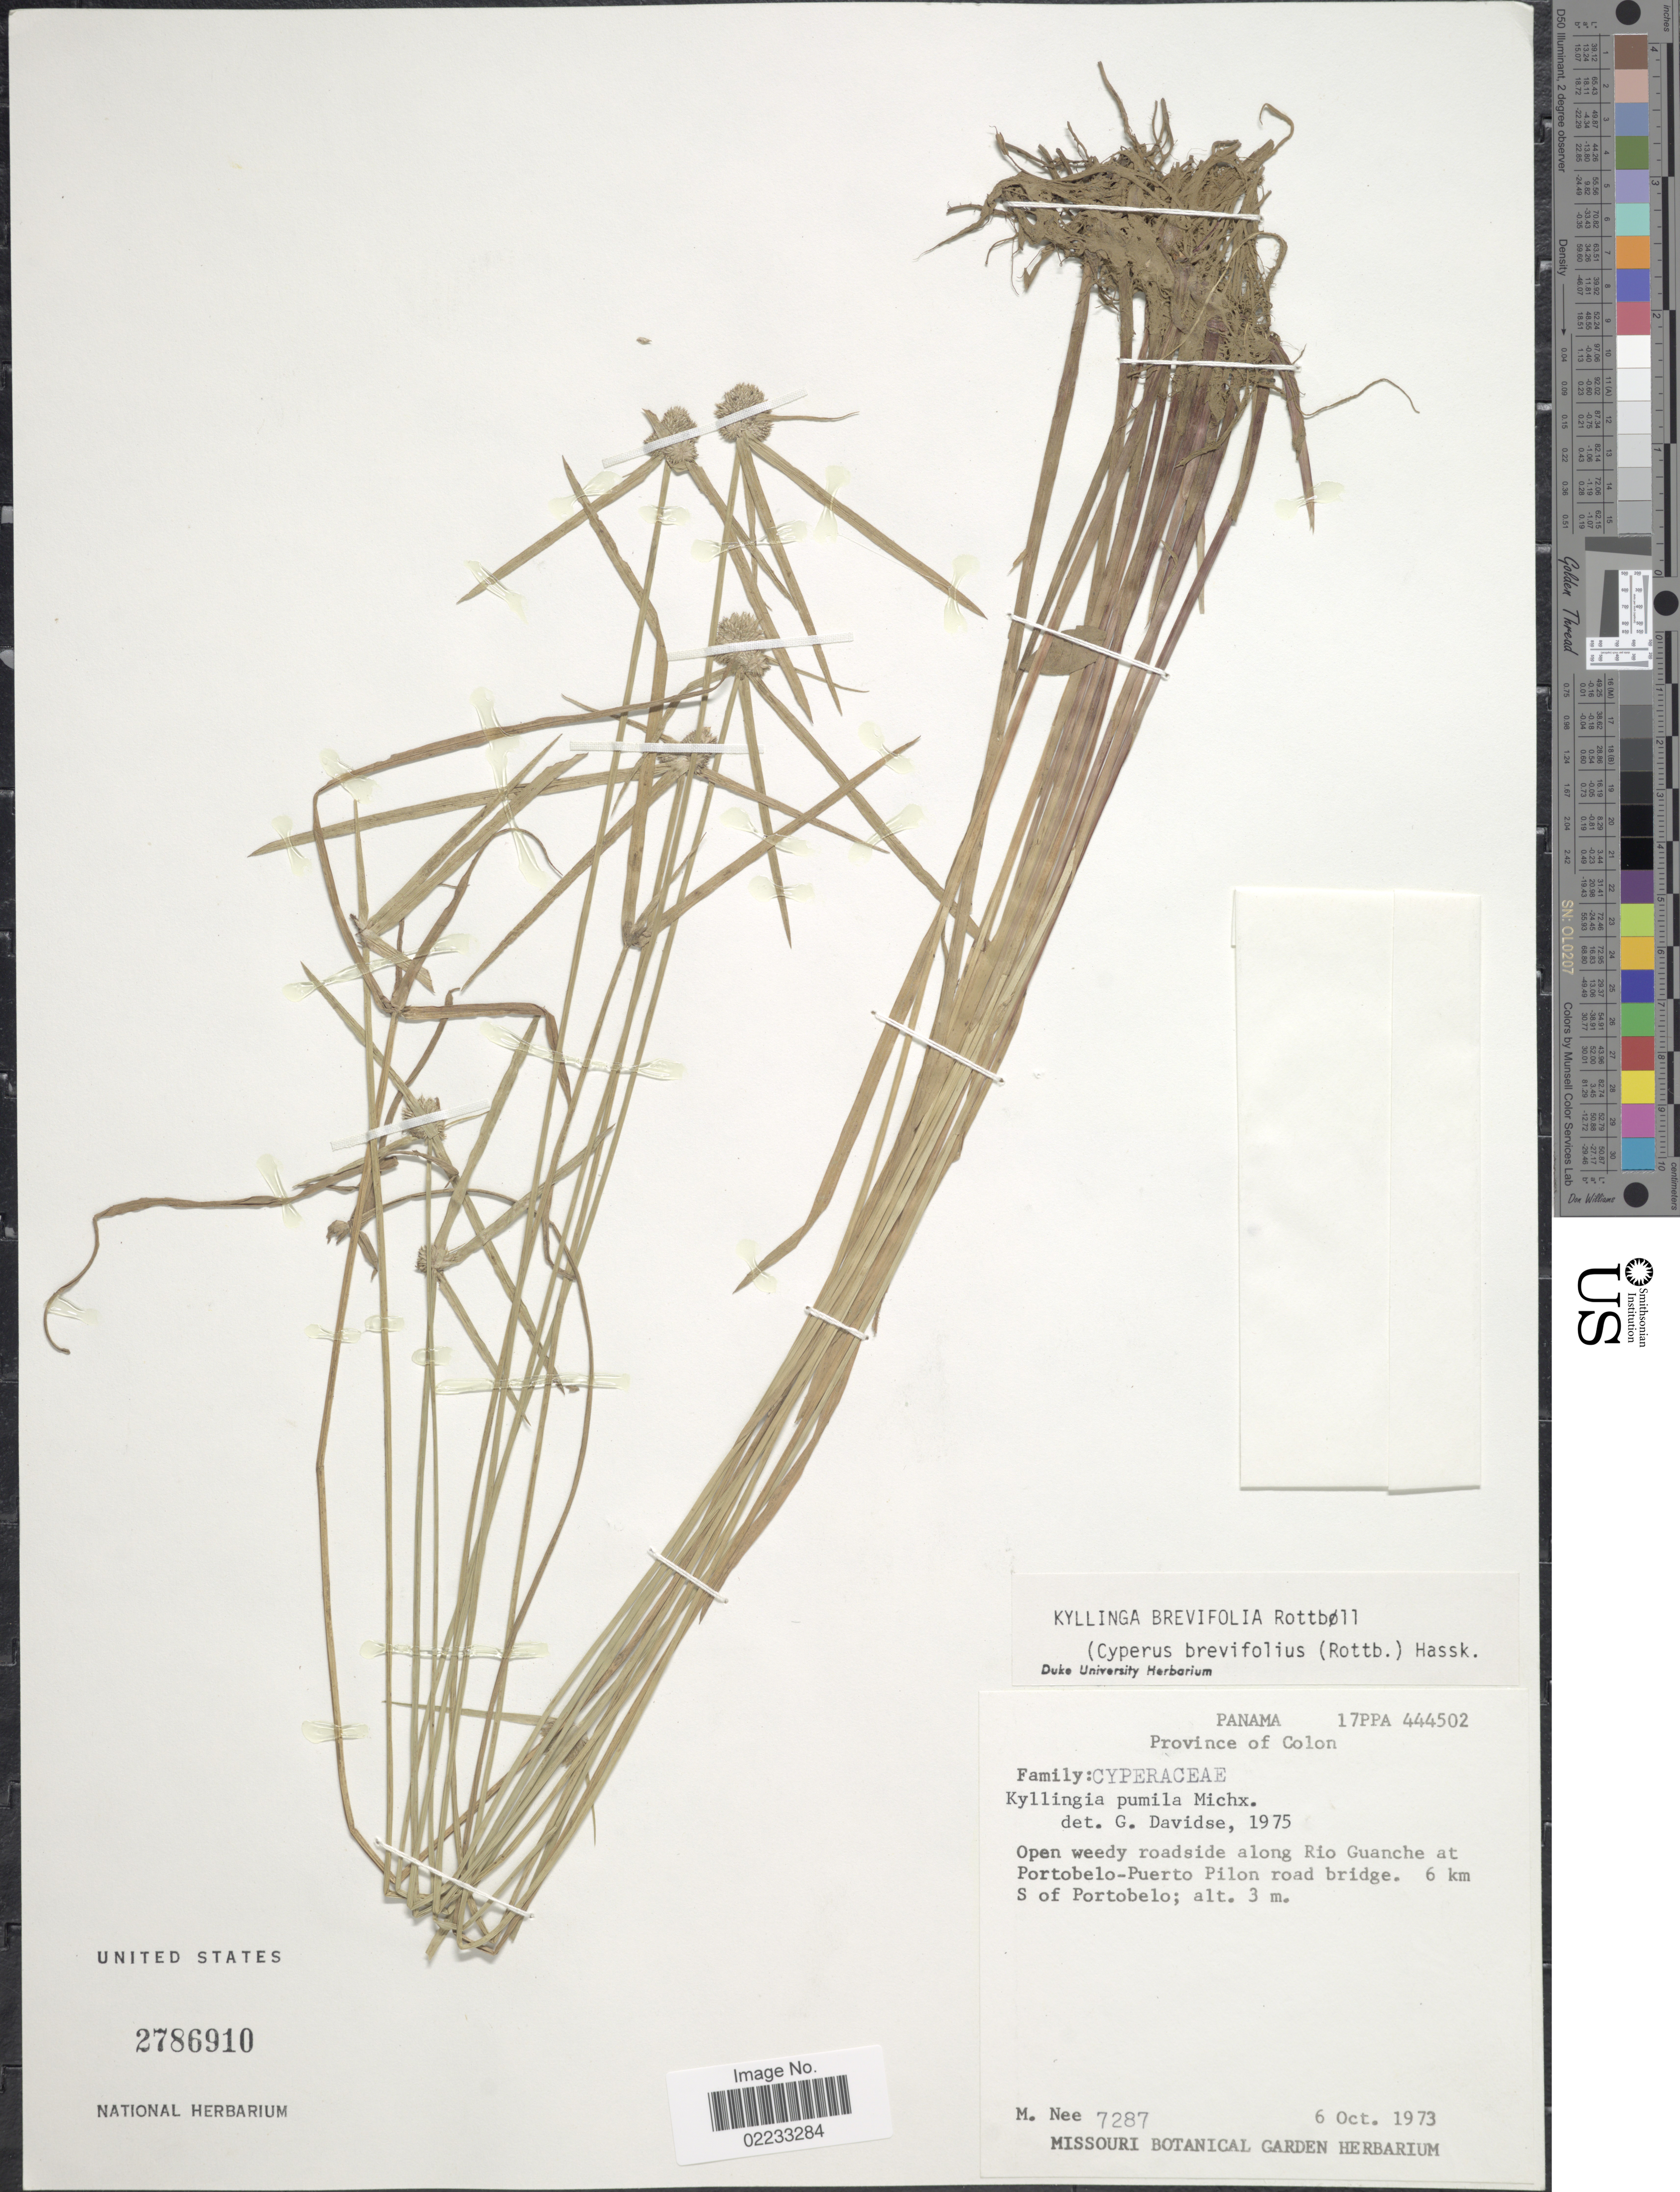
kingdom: Plantae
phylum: Tracheophyta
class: Liliopsida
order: Poales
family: Cyperaceae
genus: Cyperus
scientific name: Cyperus brevifolius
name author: (Rottb.) Hassk.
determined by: Strong, M. T., (US), Smithsonian Institution - National Museum of Natural History (UNITED STATES)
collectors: M. Nee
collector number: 7287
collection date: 1973-10-06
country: Panama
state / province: Colón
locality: Open weedy roadside along Rio Guanche at Portobelo-Puerto Pilon road bridge, 6 km S of Portobelo.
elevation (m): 3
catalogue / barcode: US 2786910